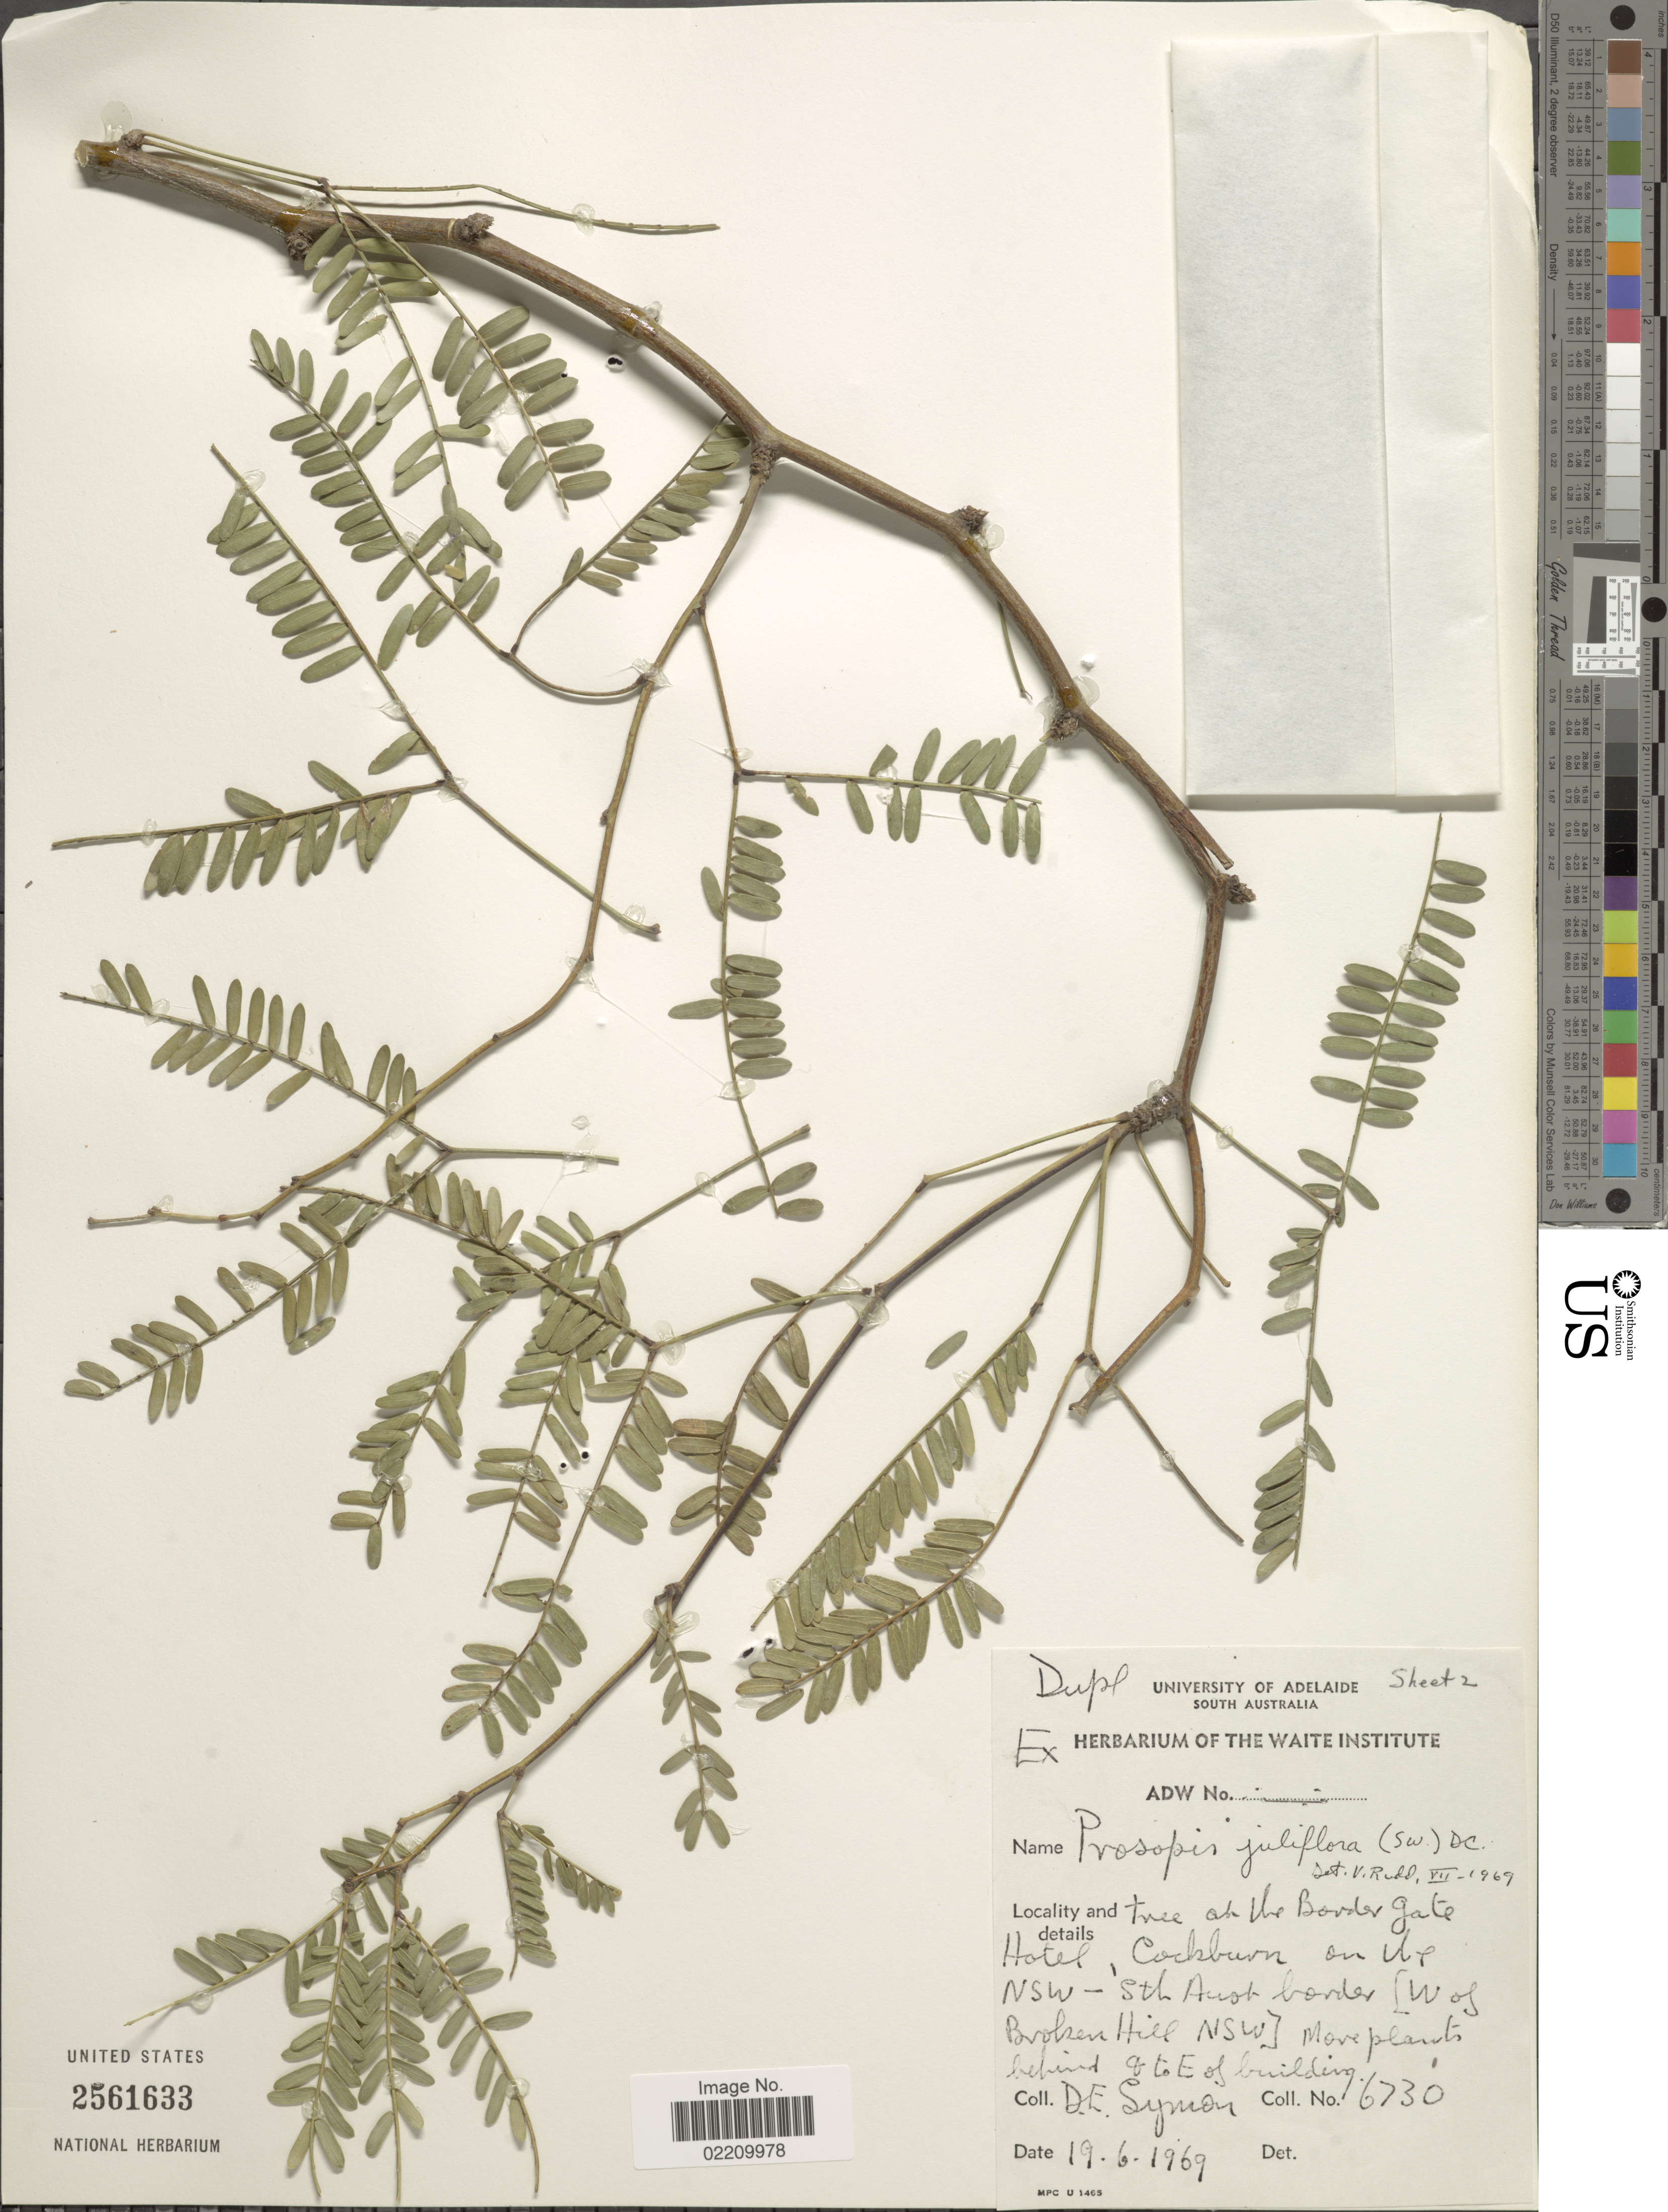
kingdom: Plantae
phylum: Tracheophyta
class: Magnoliopsida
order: Fabales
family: Fabaceae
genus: Neltuma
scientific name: Neltuma velutina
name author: (Wooton) Britton & Rose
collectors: D. Symon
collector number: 6730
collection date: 1969-06-19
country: Australia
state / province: New South Wales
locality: Border Gate Hotel, Cockburn on up NSW, Sth Aust border (W of Broken Hill NSW)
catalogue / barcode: US 2561633